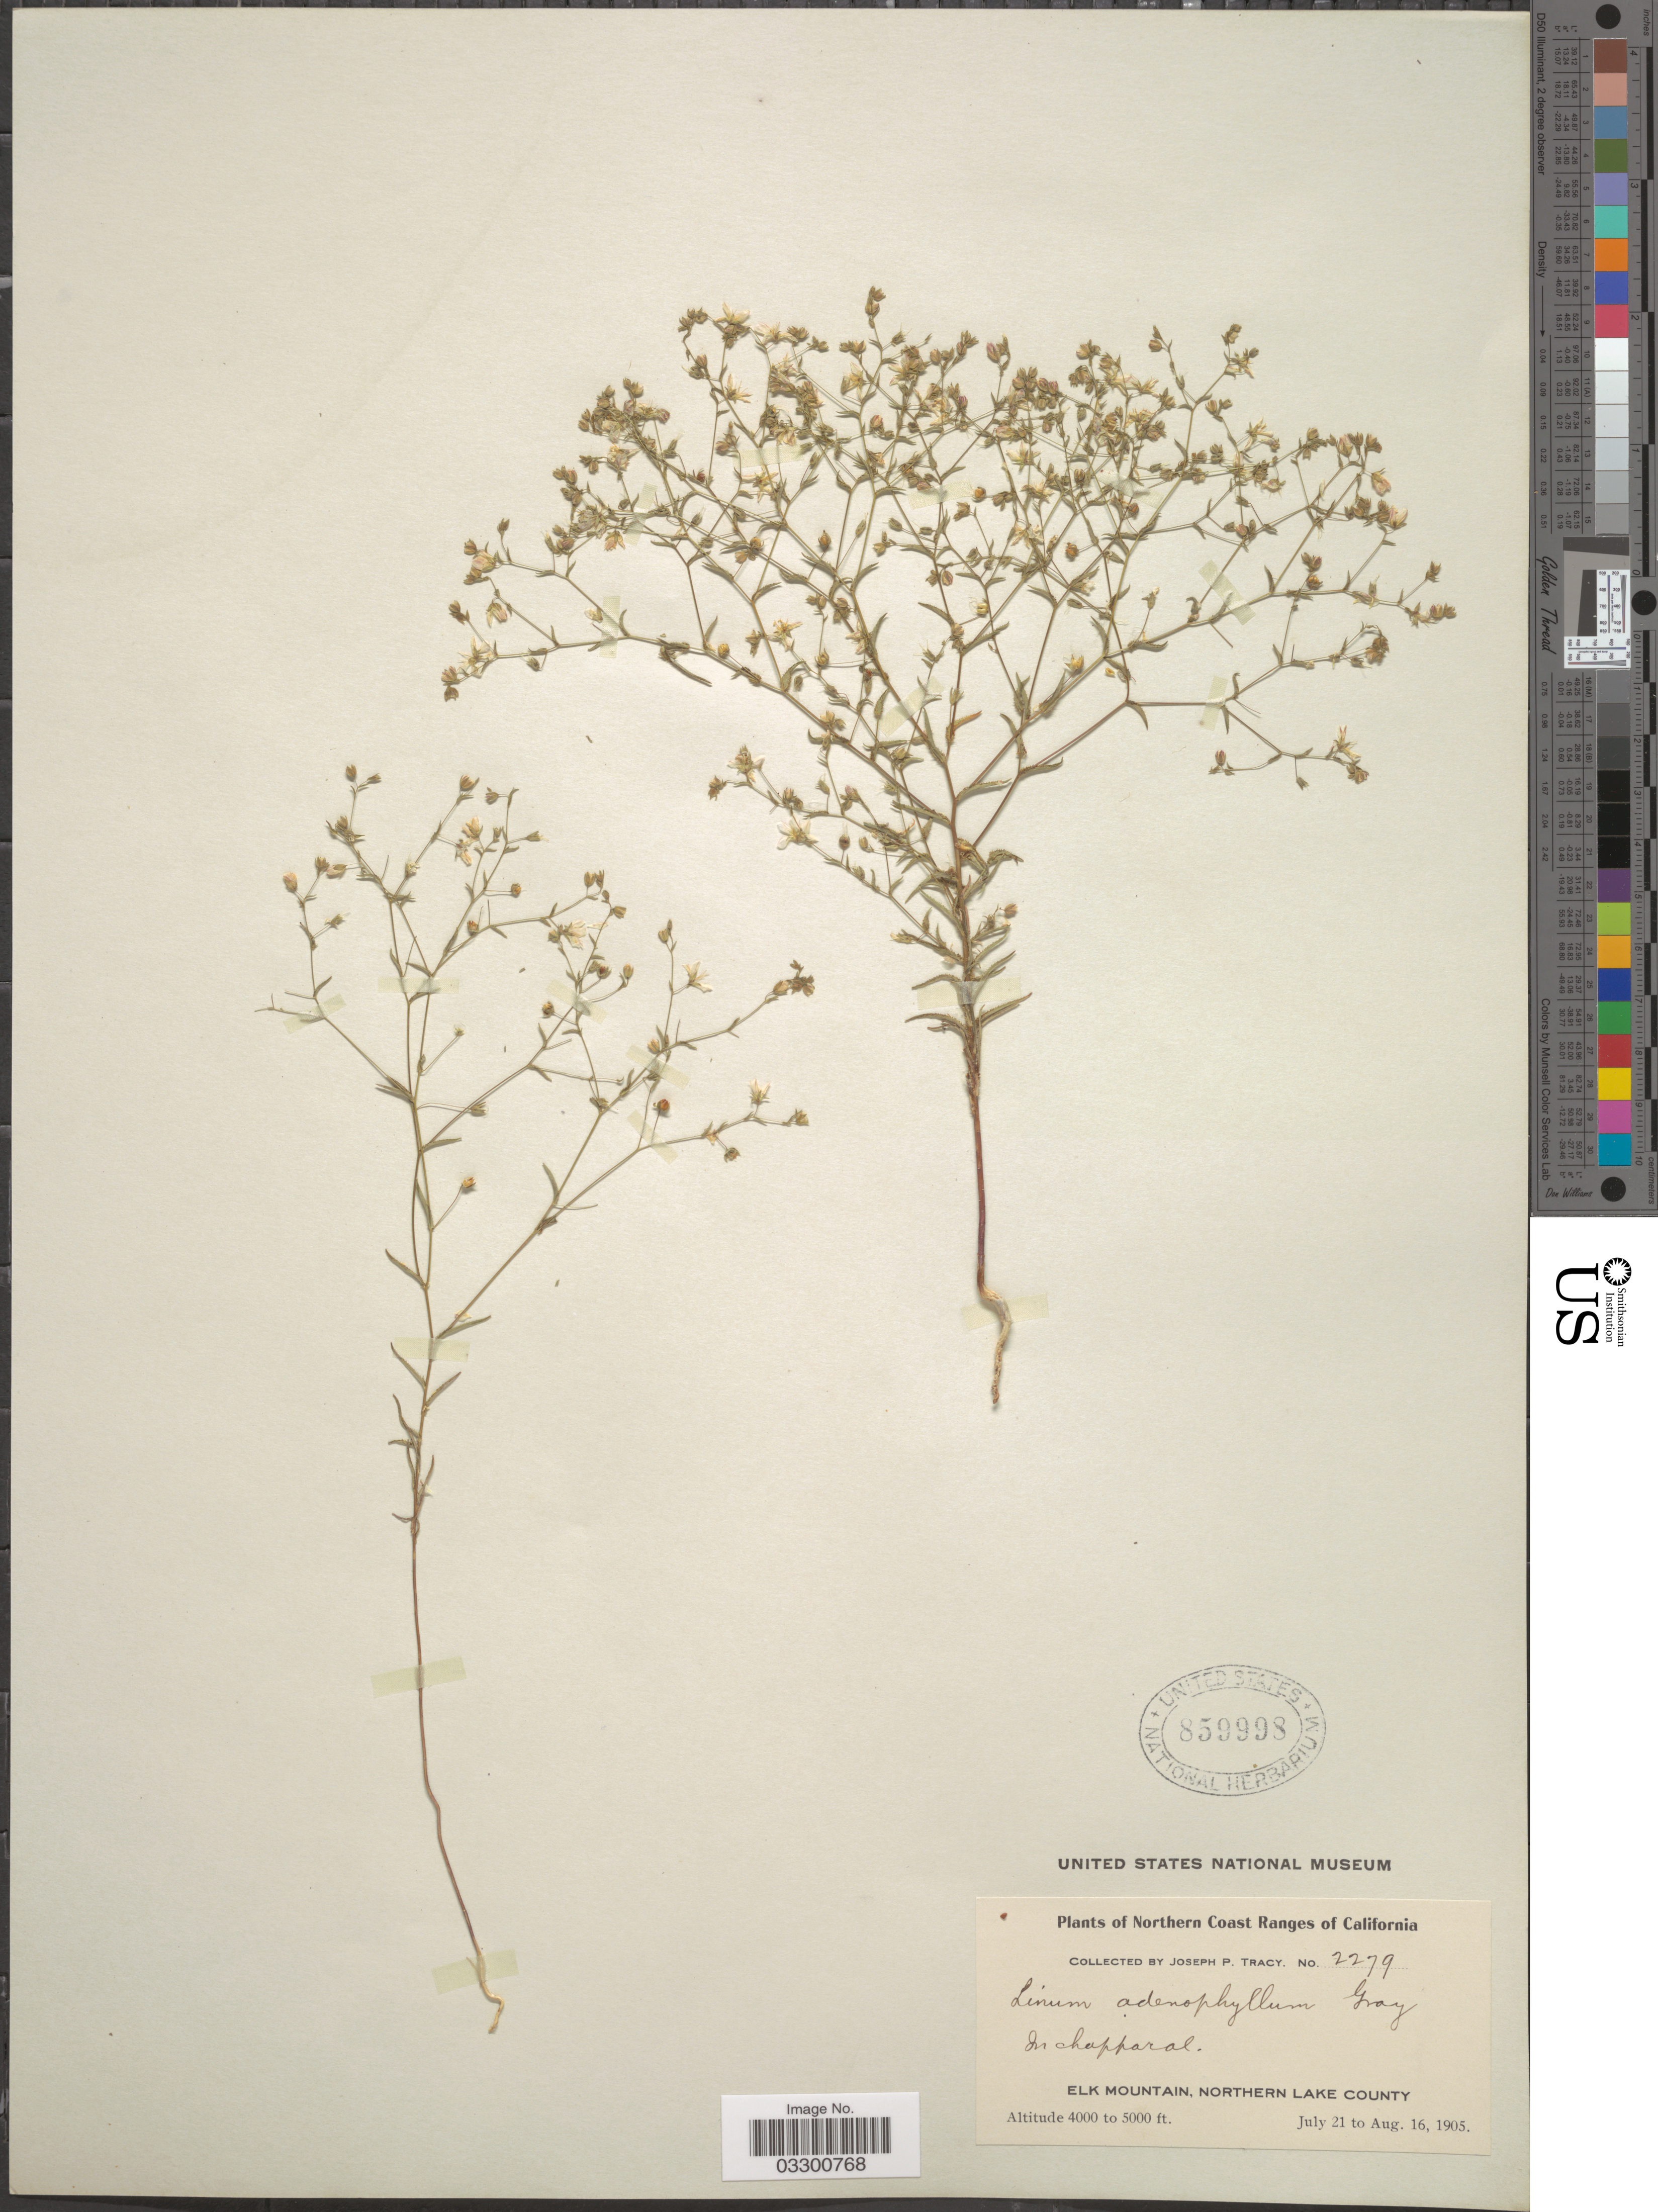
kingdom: Plantae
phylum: Tracheophyta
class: Magnoliopsida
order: Malpighiales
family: Linaceae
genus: Hesperolinon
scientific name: Hesperolinon adenophyllum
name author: (A. Gray) Small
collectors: J. Tracy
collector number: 2279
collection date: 1905-07-21/1905-08-16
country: United States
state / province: California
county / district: Lake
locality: Northern Coast Ranges of California, In chapparal. Elk Mountain, Northern Lake County.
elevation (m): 1219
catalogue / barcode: US 859998